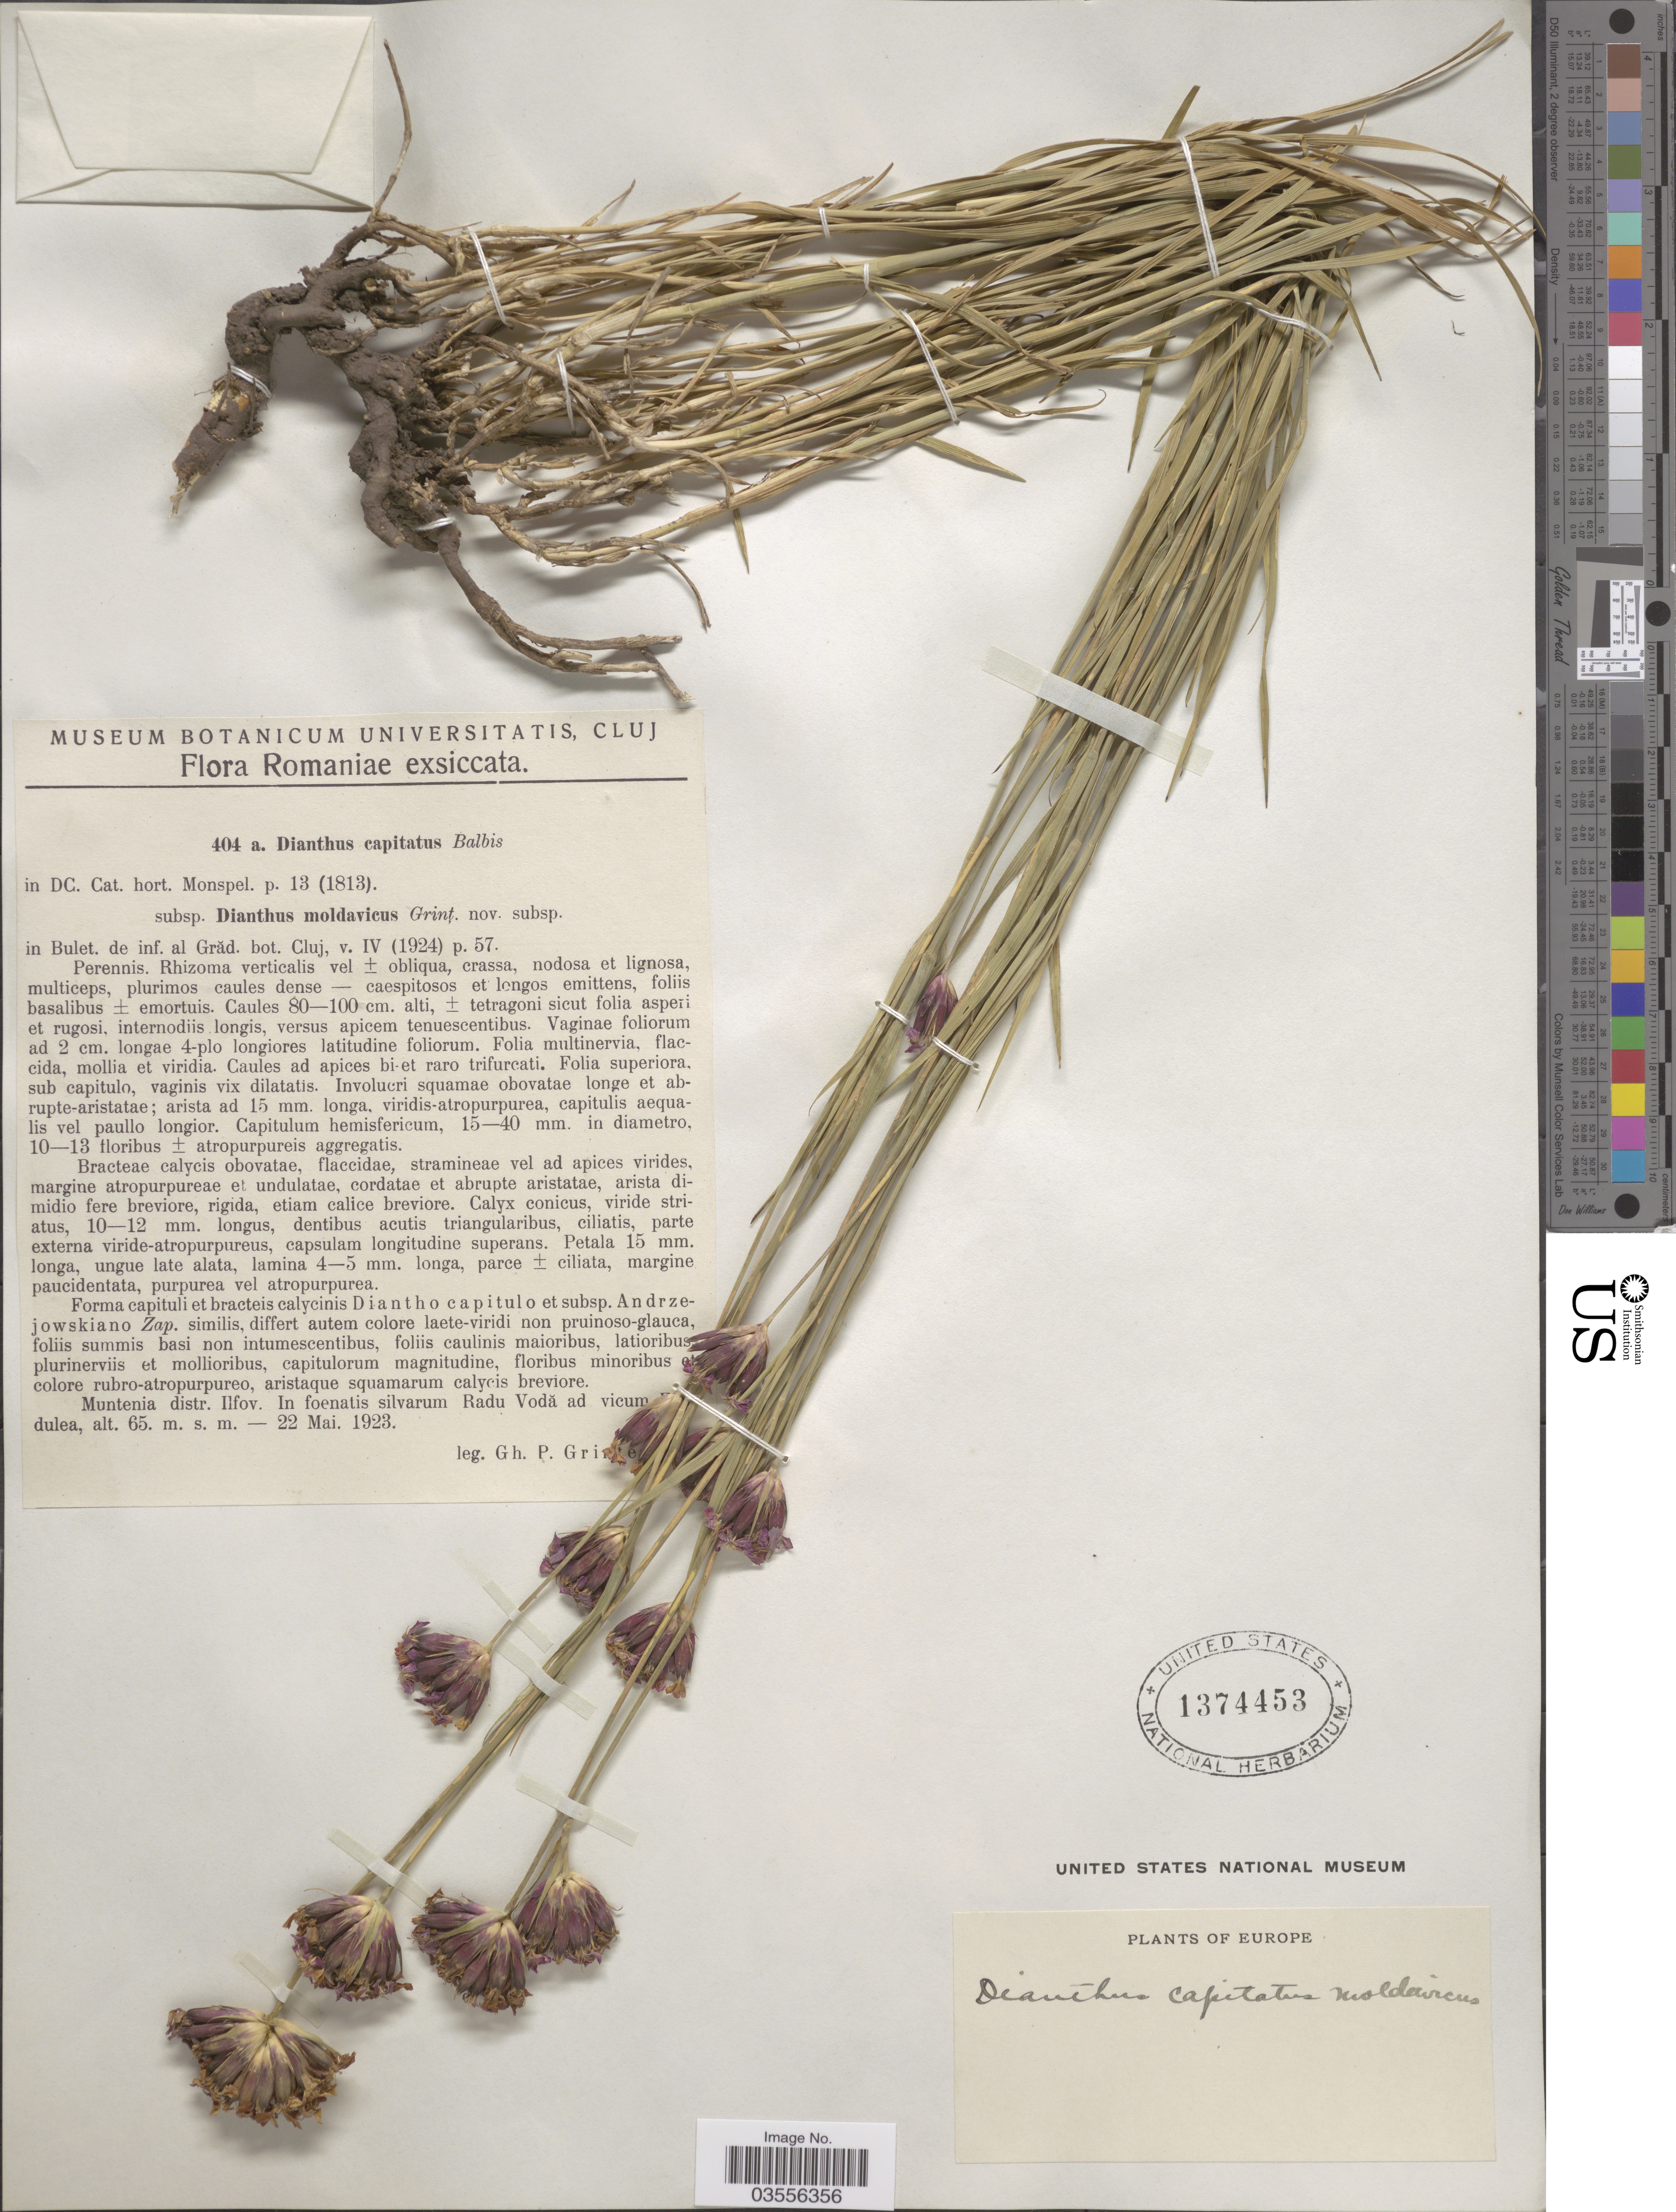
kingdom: Plantae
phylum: Tracheophyta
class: Magnoliopsida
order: Caryophyllales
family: Caryophyllaceae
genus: Dianthus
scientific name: Dianthus capitatus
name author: J. St.-Hil.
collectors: G. Grintescu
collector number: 404a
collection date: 1923-05-22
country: Romania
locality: Muntenia distr. Ilfov. In foenatis silvarum Radu Vodă ad vicum [illegible text] dulea.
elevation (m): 65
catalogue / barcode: US 1374453